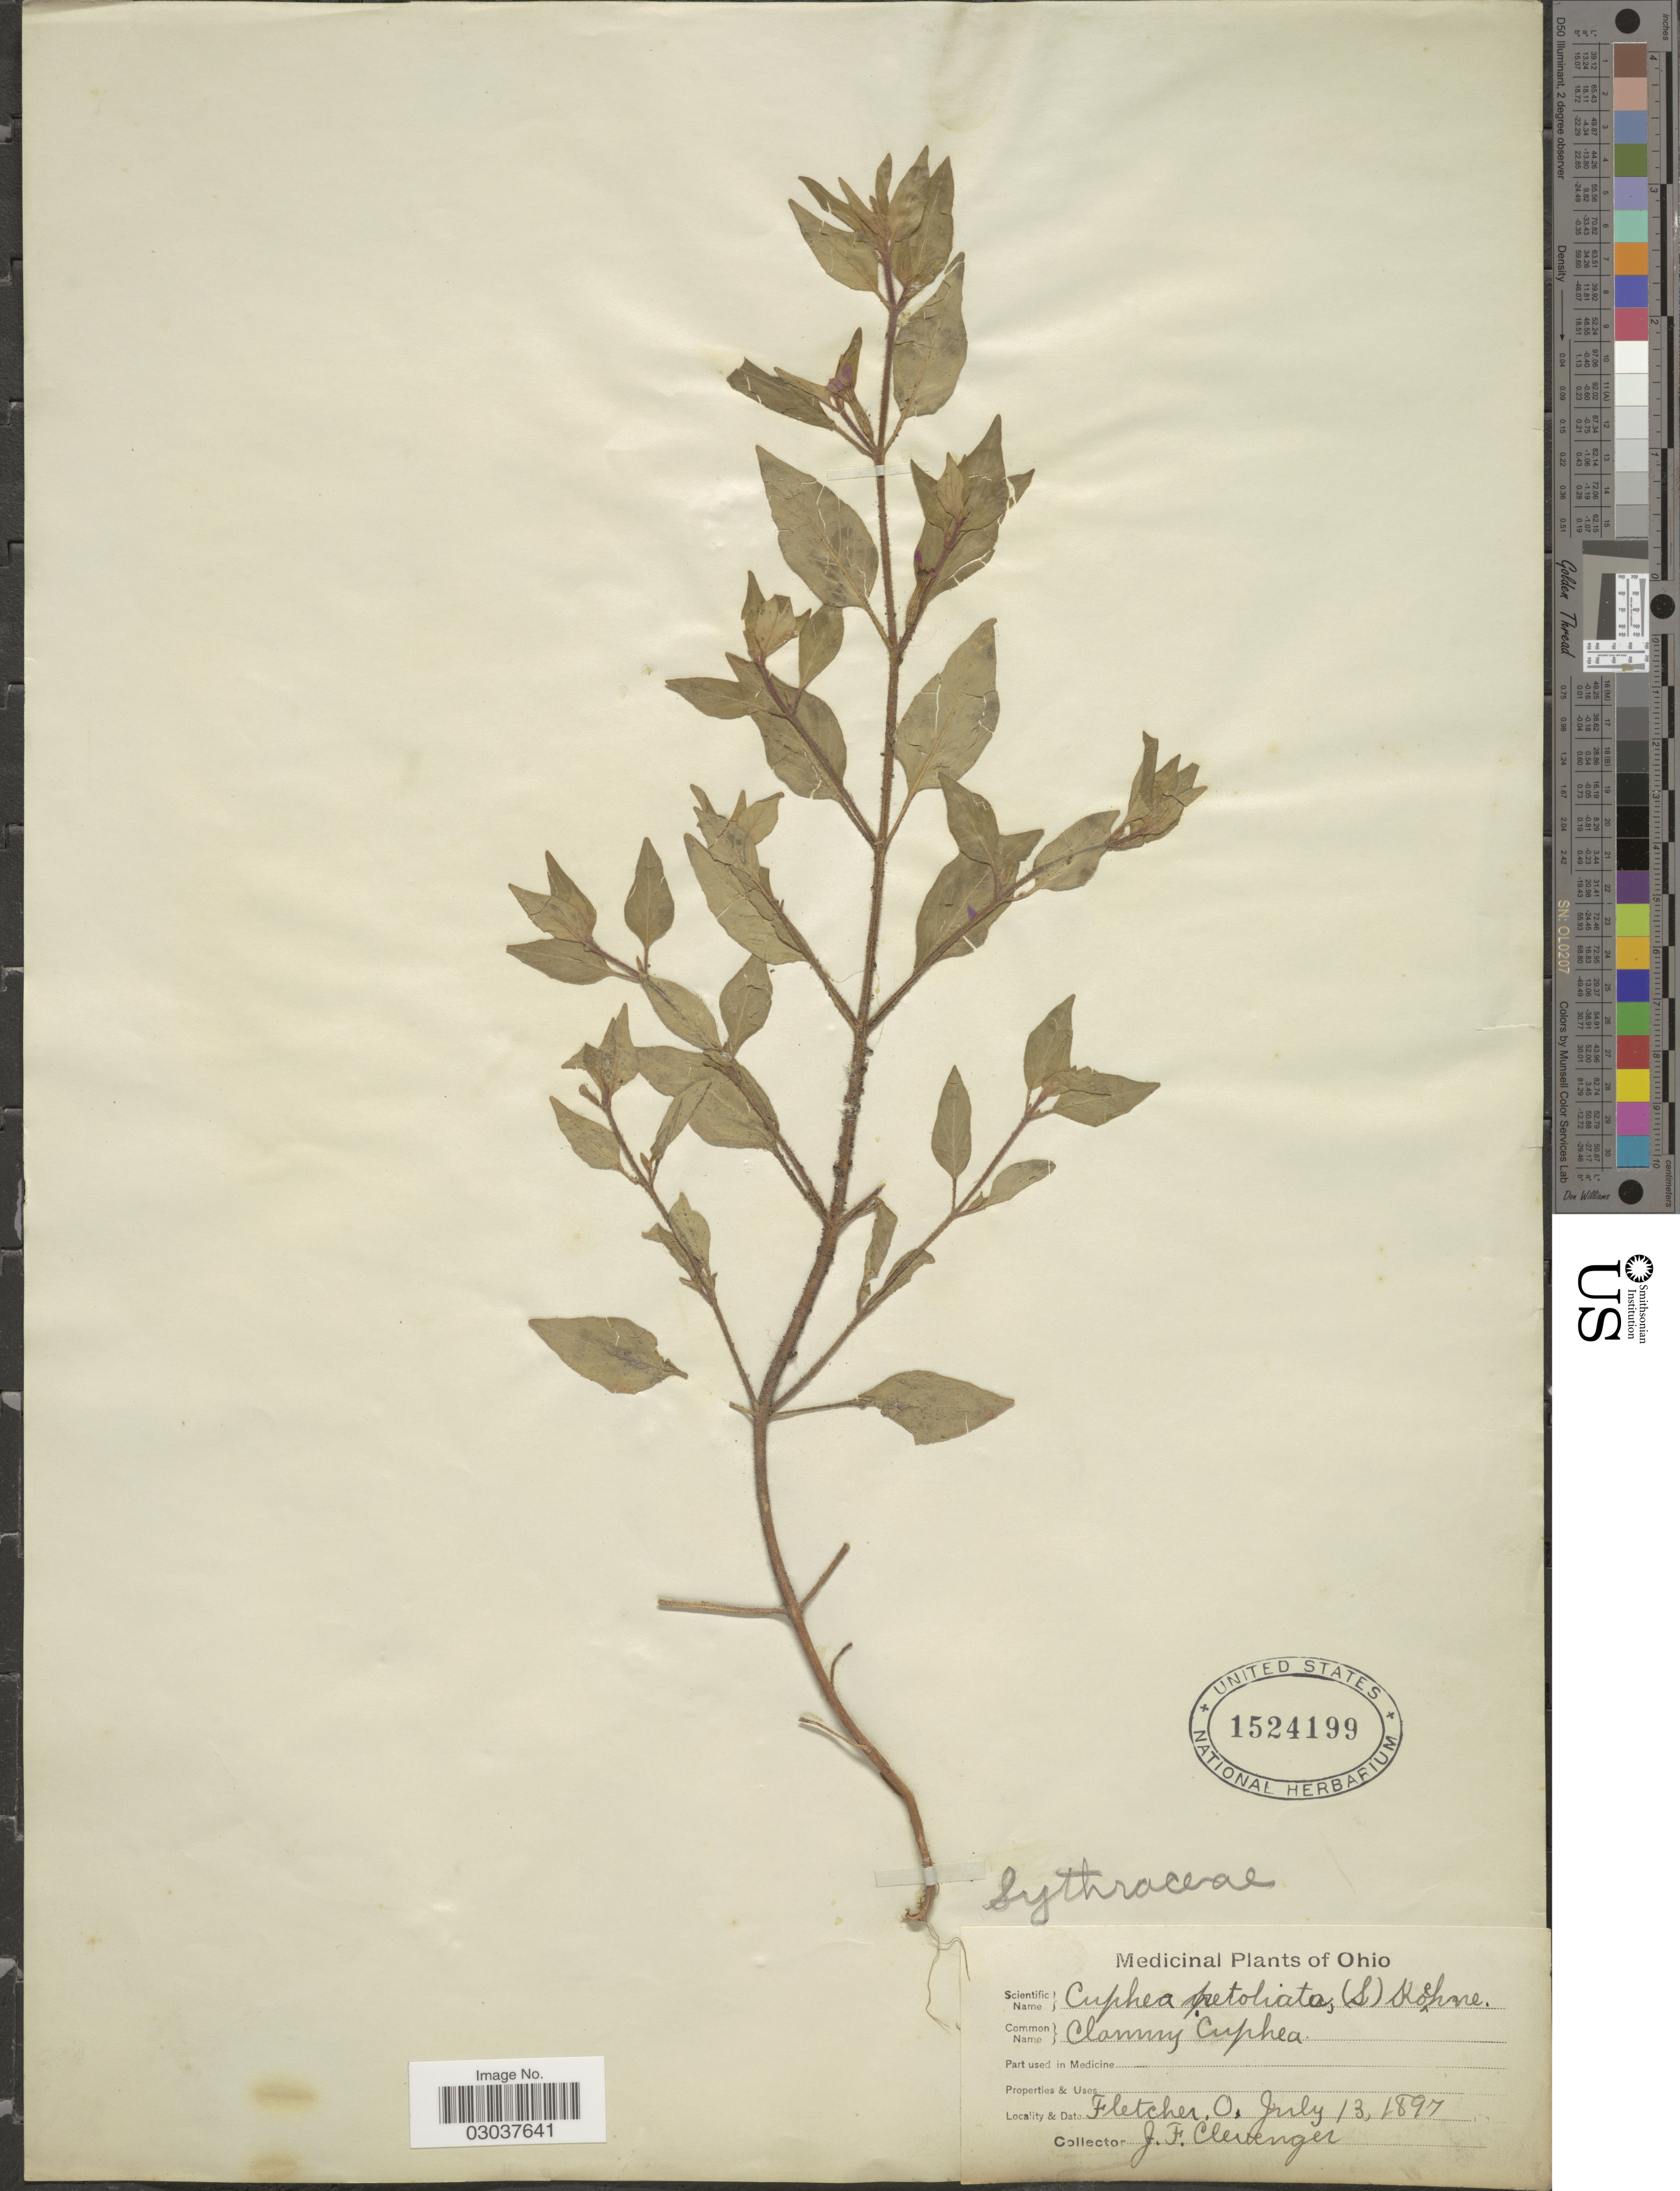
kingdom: Plantae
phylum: Tracheophyta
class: Magnoliopsida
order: Myrtales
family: Lythraceae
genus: Cuphea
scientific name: Cuphea petiolata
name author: Pohl ex Koehne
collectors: J. F. Clevenger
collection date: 1897-07-13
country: United States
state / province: Ohio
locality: Fletcher, O.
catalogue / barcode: US 1524199